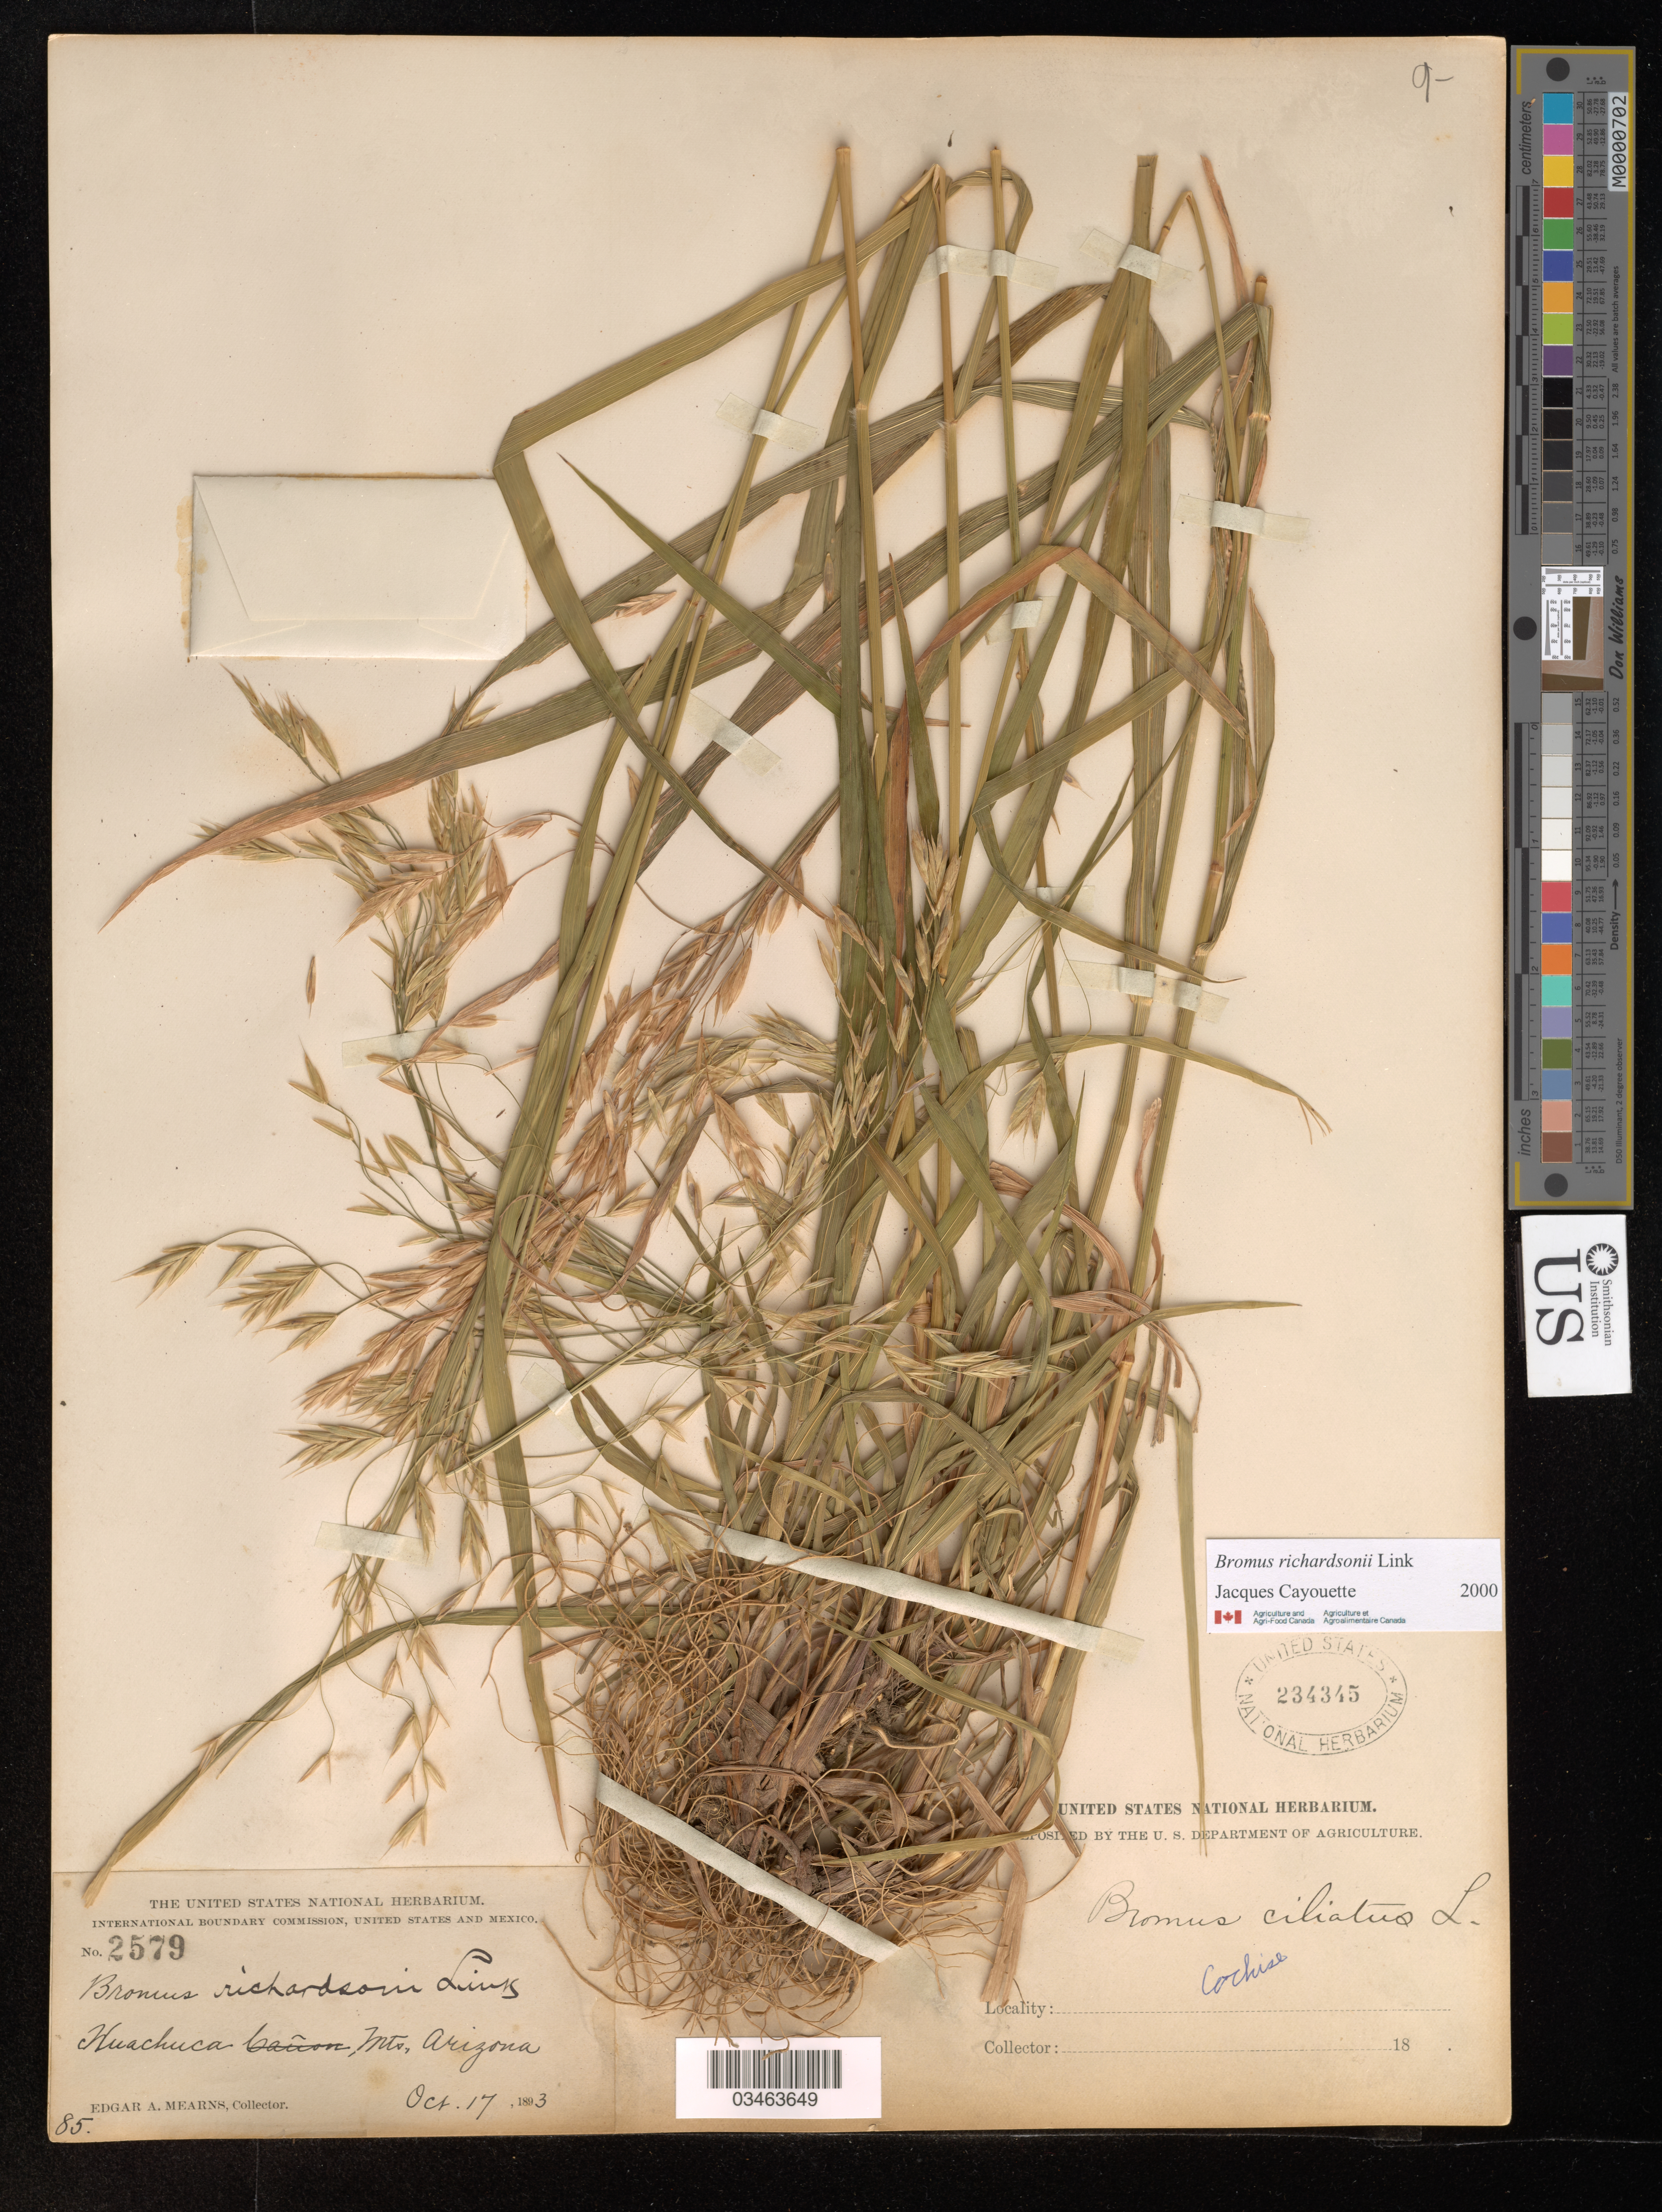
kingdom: Plantae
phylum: Tracheophyta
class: Liliopsida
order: Poales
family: Poaceae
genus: Bromus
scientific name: Bromus richardsonii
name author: Link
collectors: E. A. Mearns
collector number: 2579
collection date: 1893-10-17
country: United States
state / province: Arizona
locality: Huachuca Mts.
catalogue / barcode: US 234345